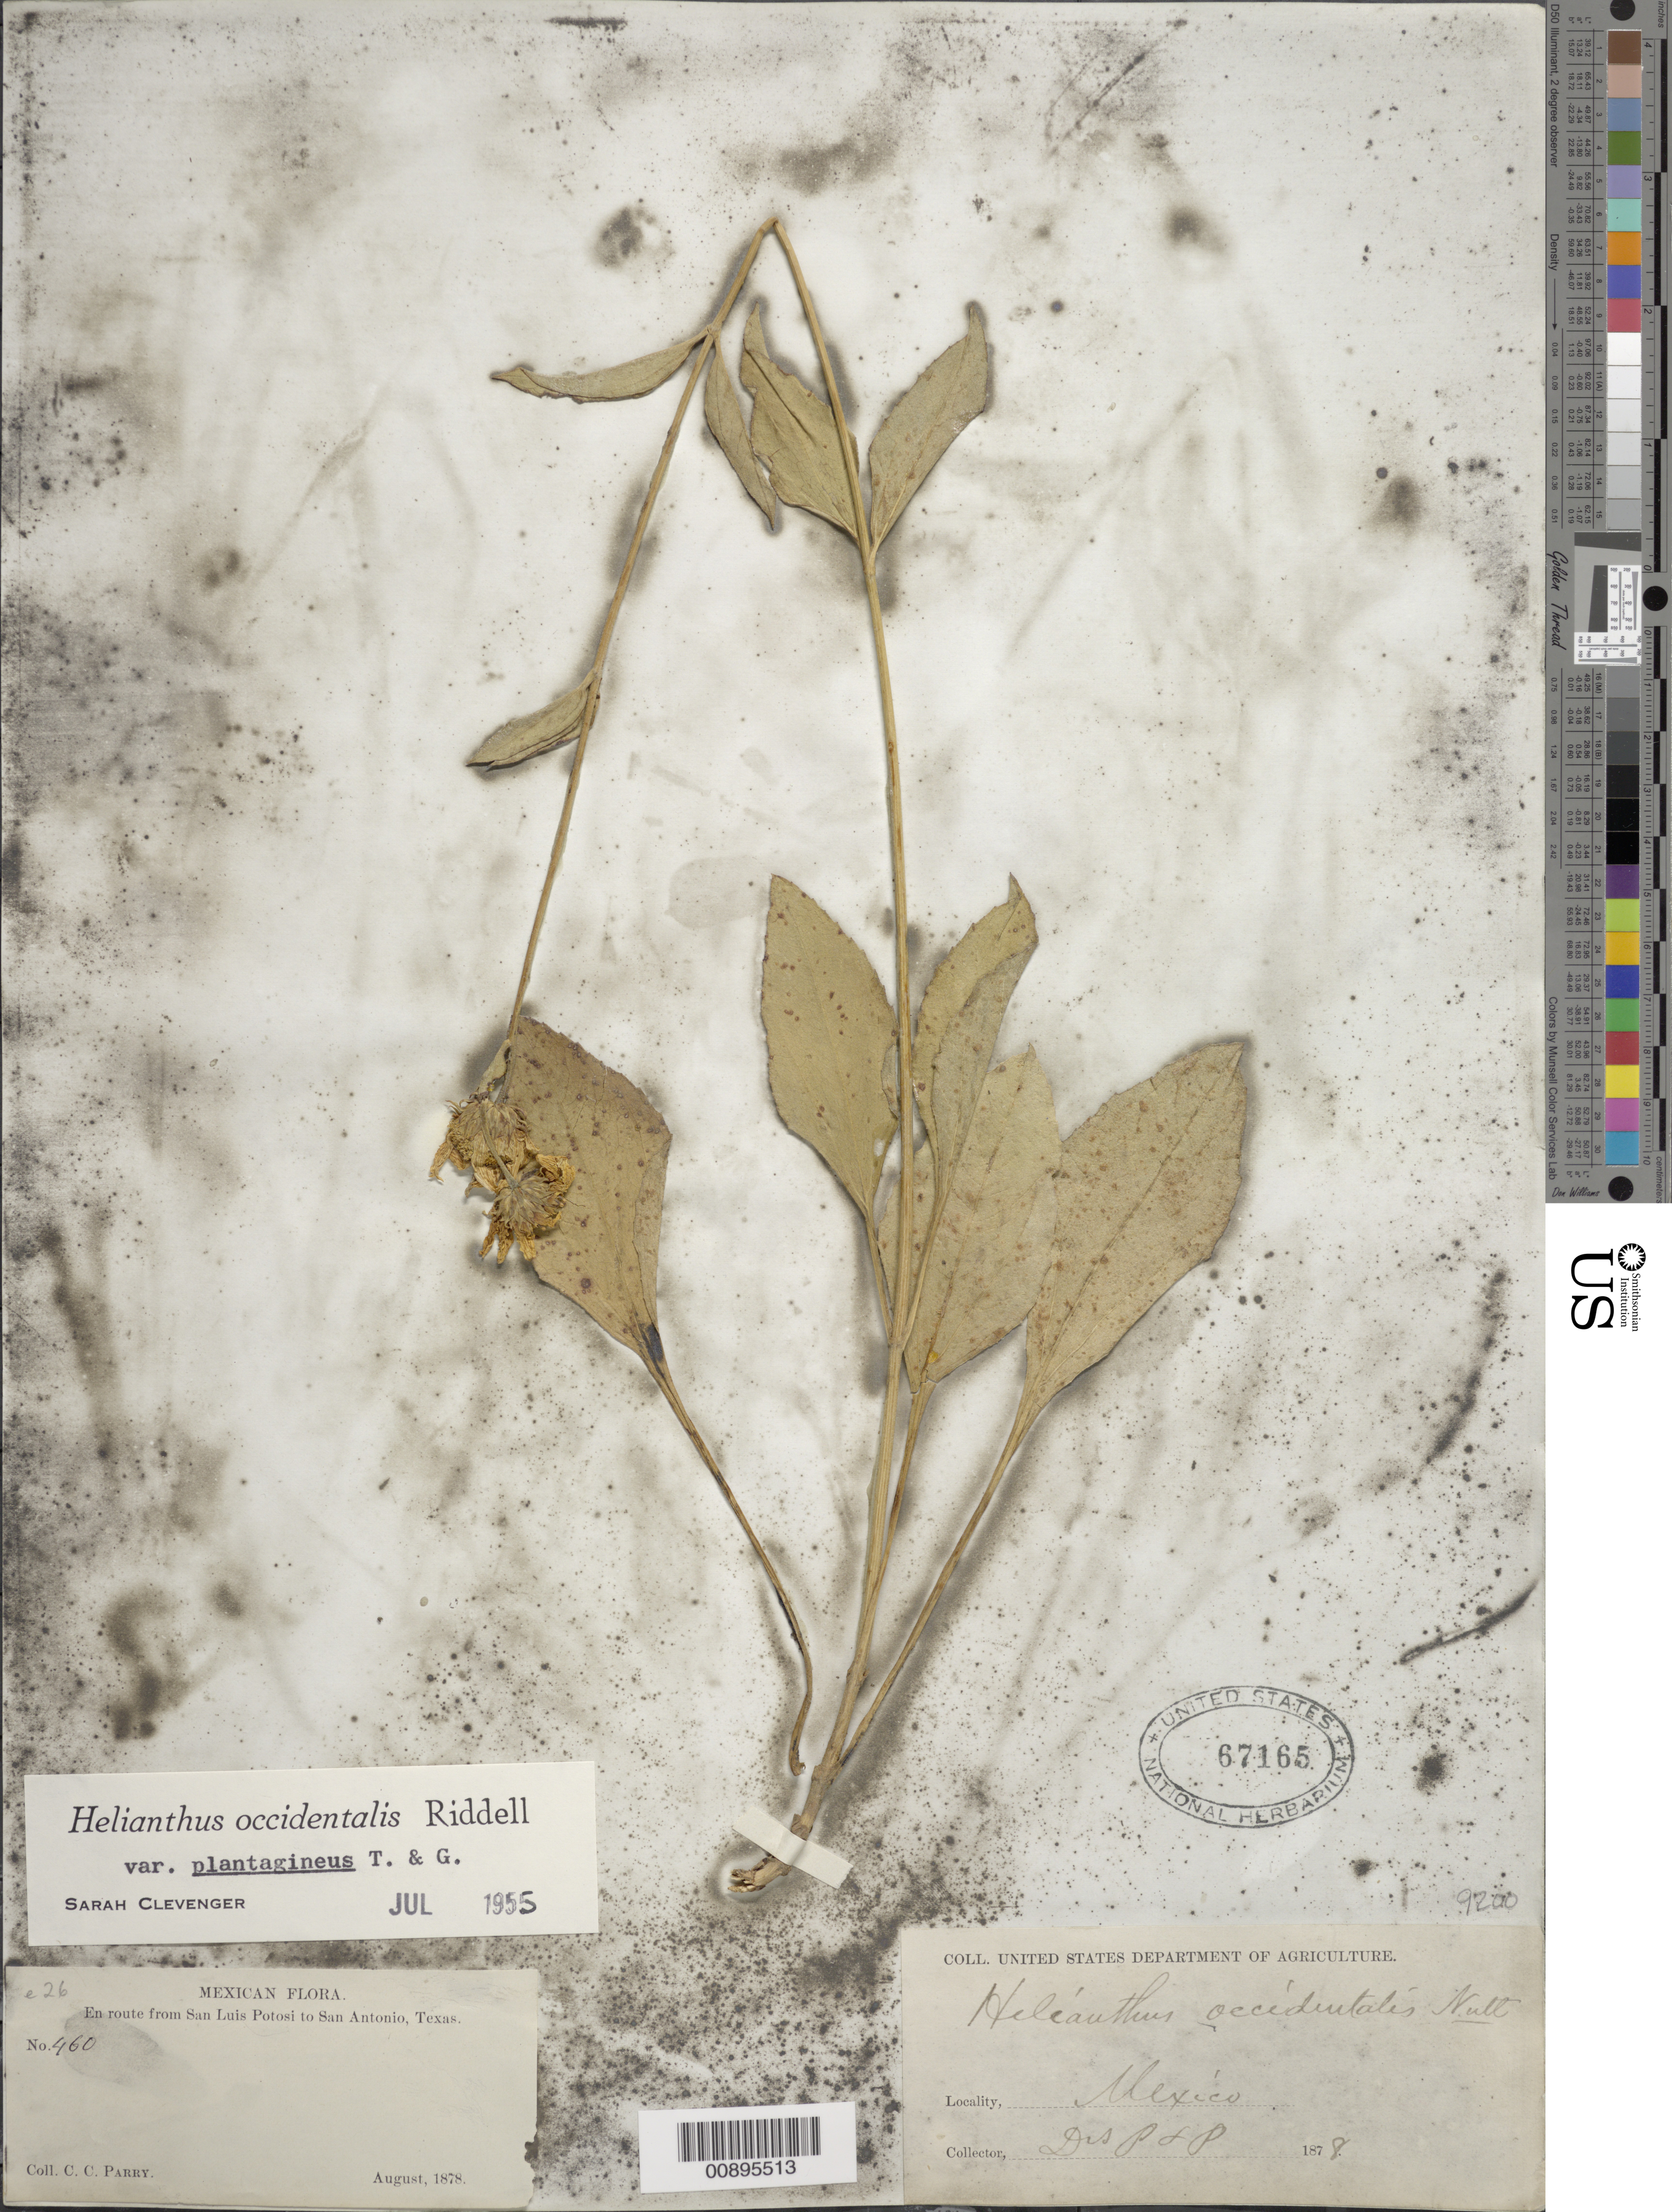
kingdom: Plantae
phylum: Tracheophyta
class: Magnoliopsida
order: Asterales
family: Asteraceae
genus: Helianthus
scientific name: Helianthus occidentalis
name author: Riddell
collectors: C. C. Parry & E. Palmer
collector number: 460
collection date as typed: Aug 1878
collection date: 1878-08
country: Mexico / United States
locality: En route from San Luis Potosí to San Antonio, Texas.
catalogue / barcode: US 67165